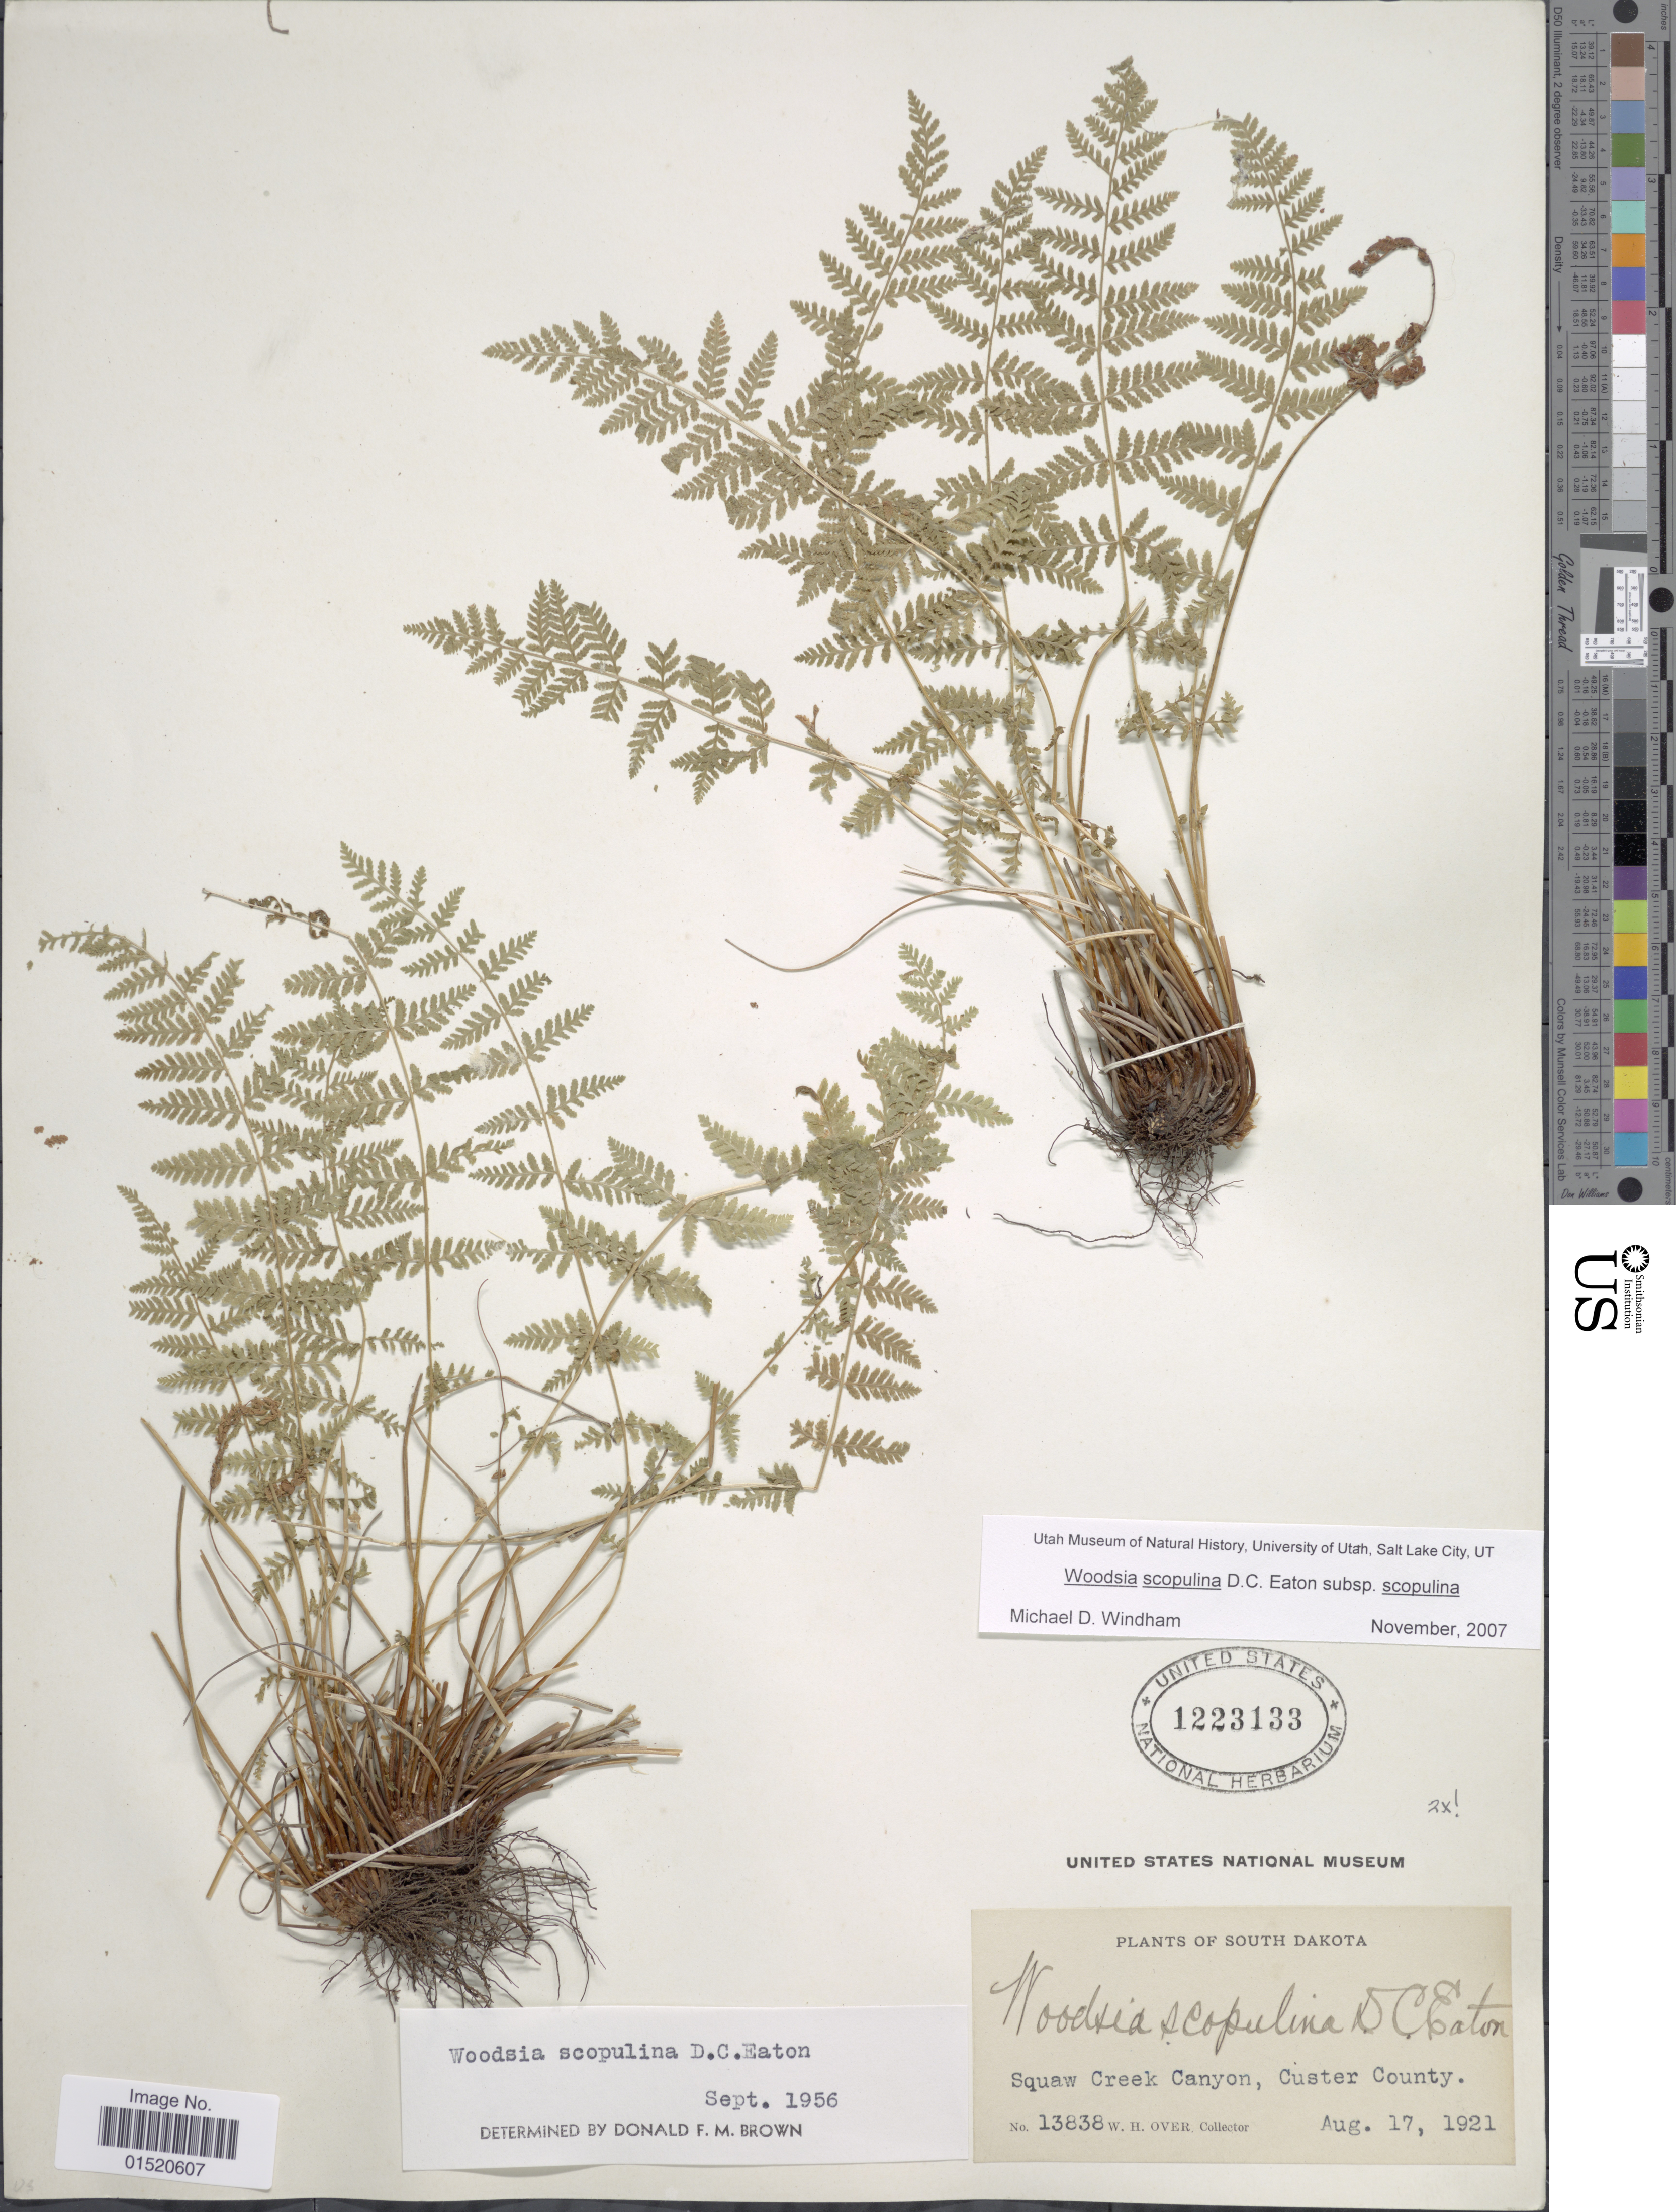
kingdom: Plantae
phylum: Tracheophyta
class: Polypodiopsida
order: Polypodiales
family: Woodsiaceae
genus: Woodsia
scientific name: Woodsia scopulina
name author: D.C. Eaton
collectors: W. Over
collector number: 13838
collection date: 1921-08-17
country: United States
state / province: South Dakota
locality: Squaw Creek Canyon, Custer County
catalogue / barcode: US 1223133